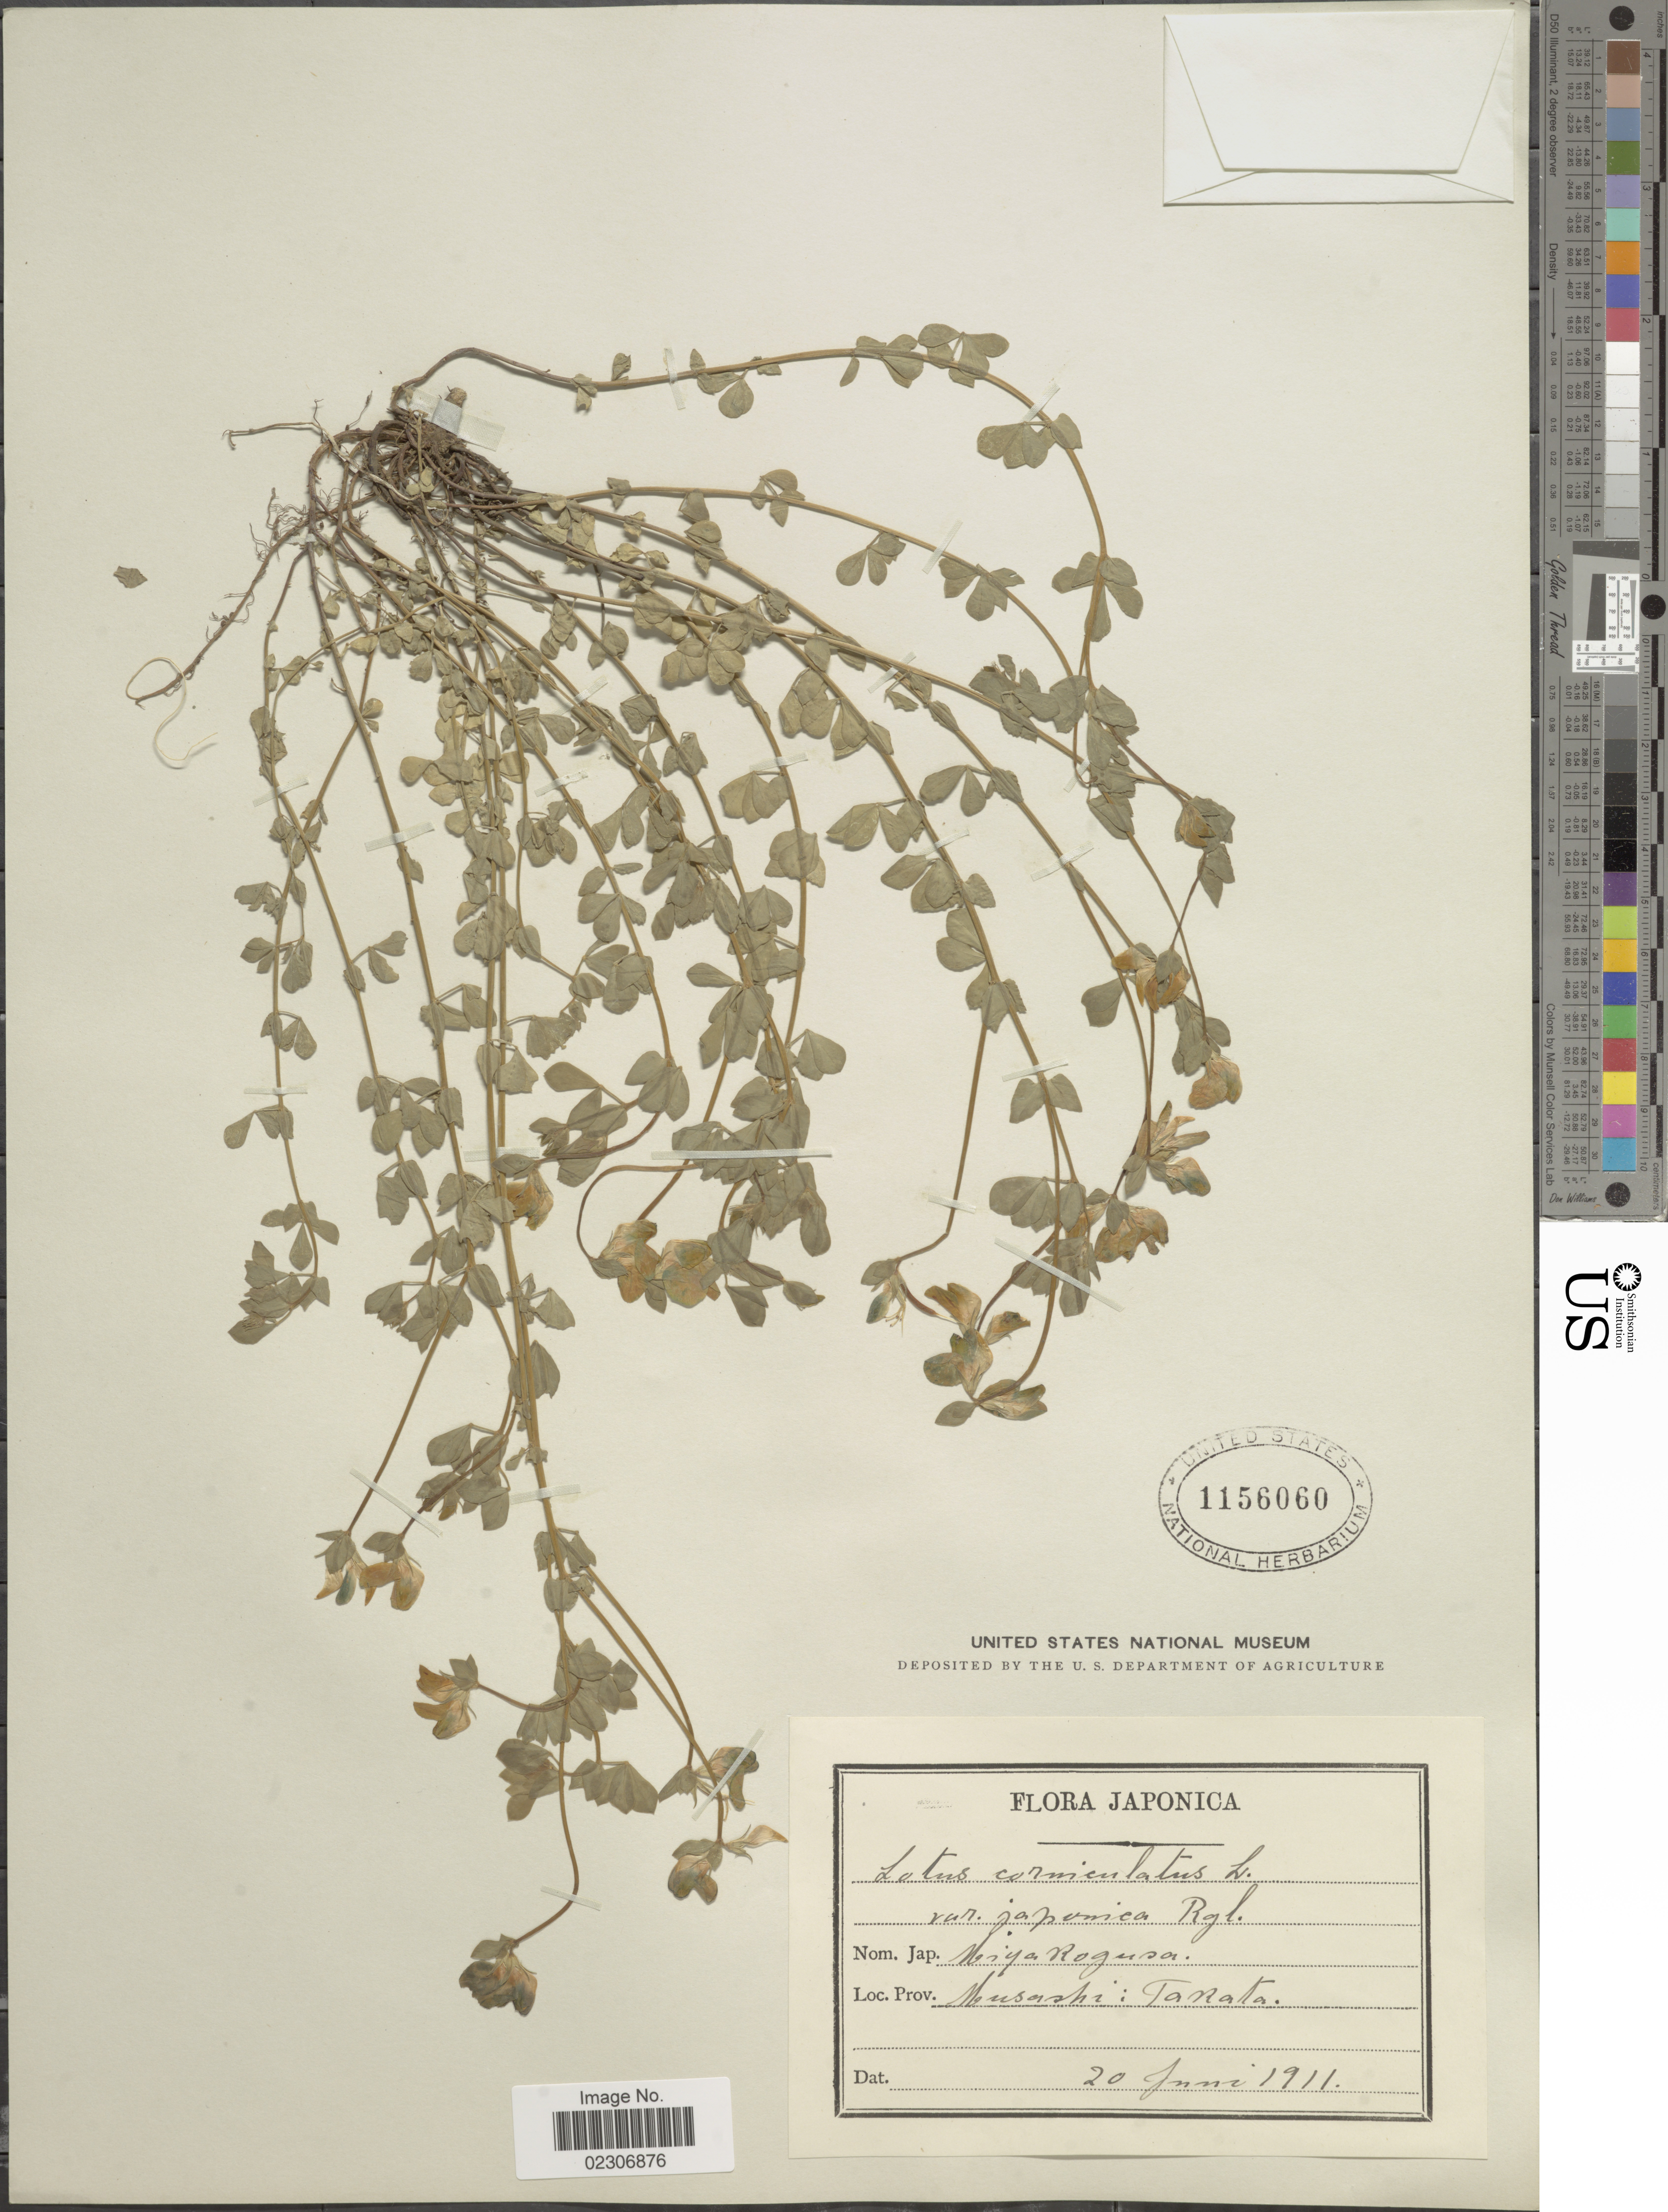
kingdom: Plantae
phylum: Tracheophyta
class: Magnoliopsida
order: Fabales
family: Fabaceae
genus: Lotus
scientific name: Lotus corniculatus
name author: L.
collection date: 1911-06-20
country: Japan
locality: Japonica, Musashi: Takata.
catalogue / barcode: US 1156060